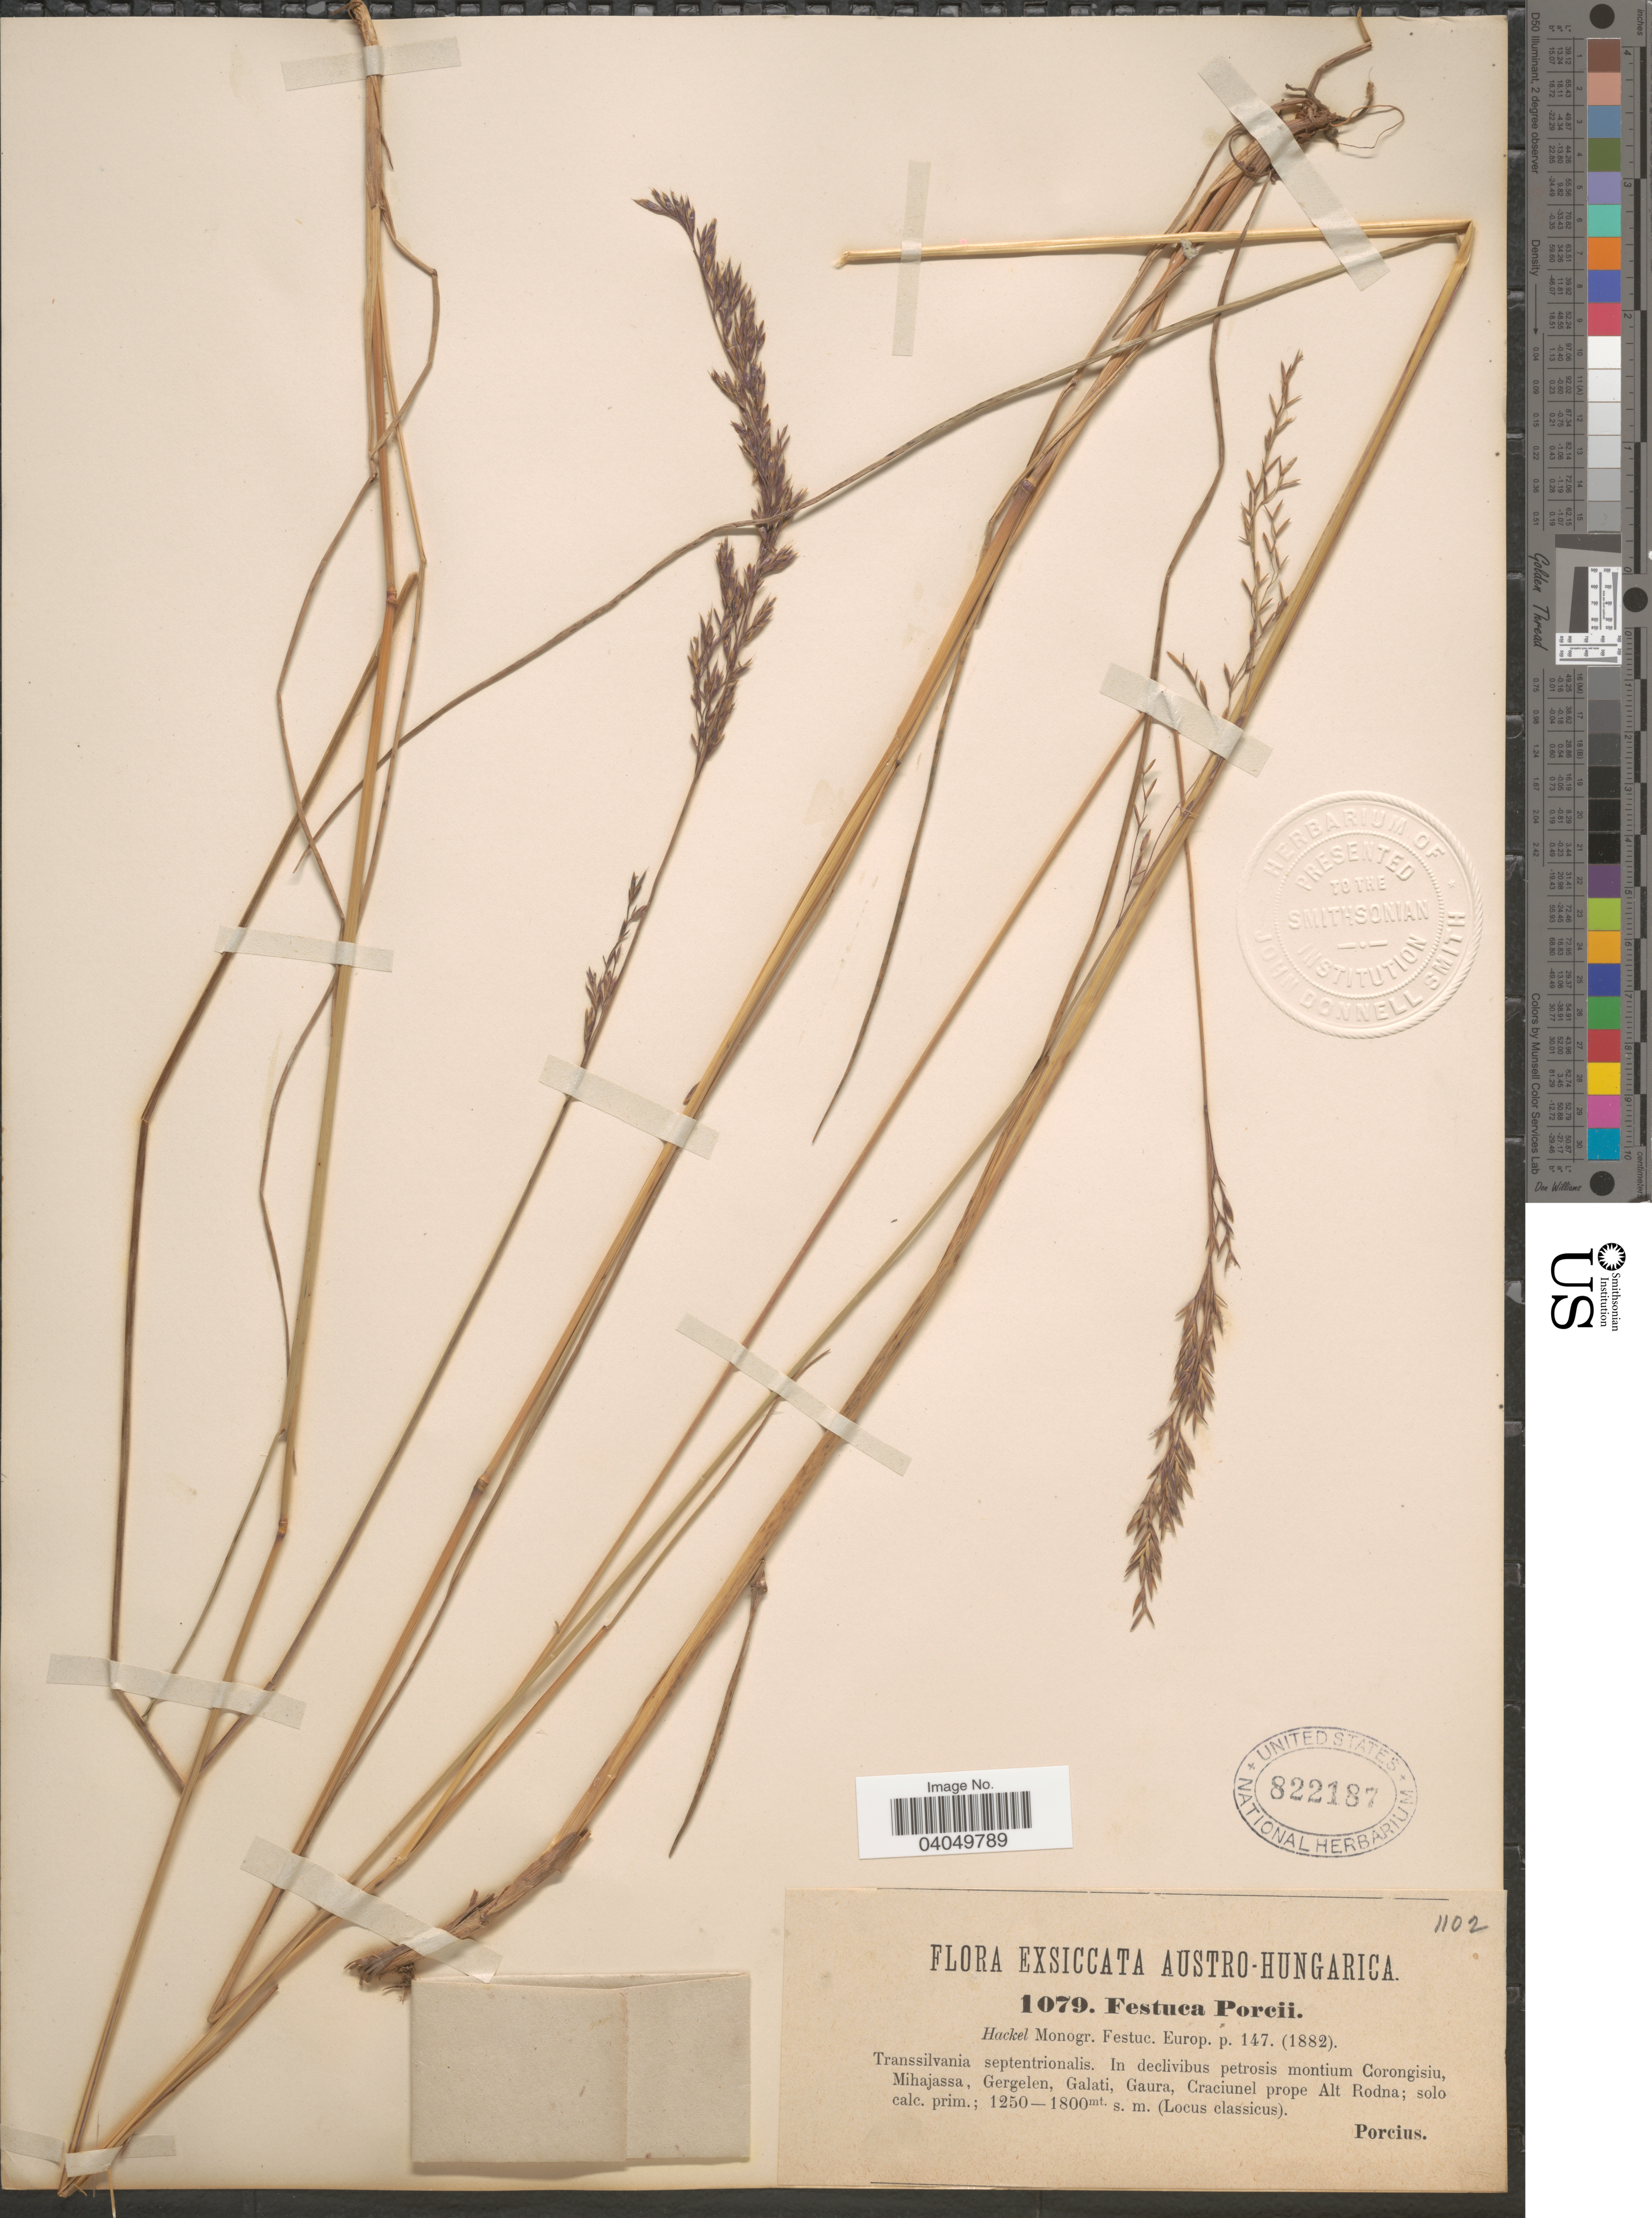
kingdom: Plantae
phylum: Tracheophyta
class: Liliopsida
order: Poales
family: Poaceae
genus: Festuca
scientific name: Festuca porcii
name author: Hack.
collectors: Porcius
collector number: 1079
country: Romania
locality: Austro-Hungarica. Transsilvania septentrionalis. In declivibus petrosis montium Corongisiu, Mihajassa, Gergelen, Galati, Gaura, Craciunel prope Alt Rodna.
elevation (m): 1250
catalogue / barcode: US 822187